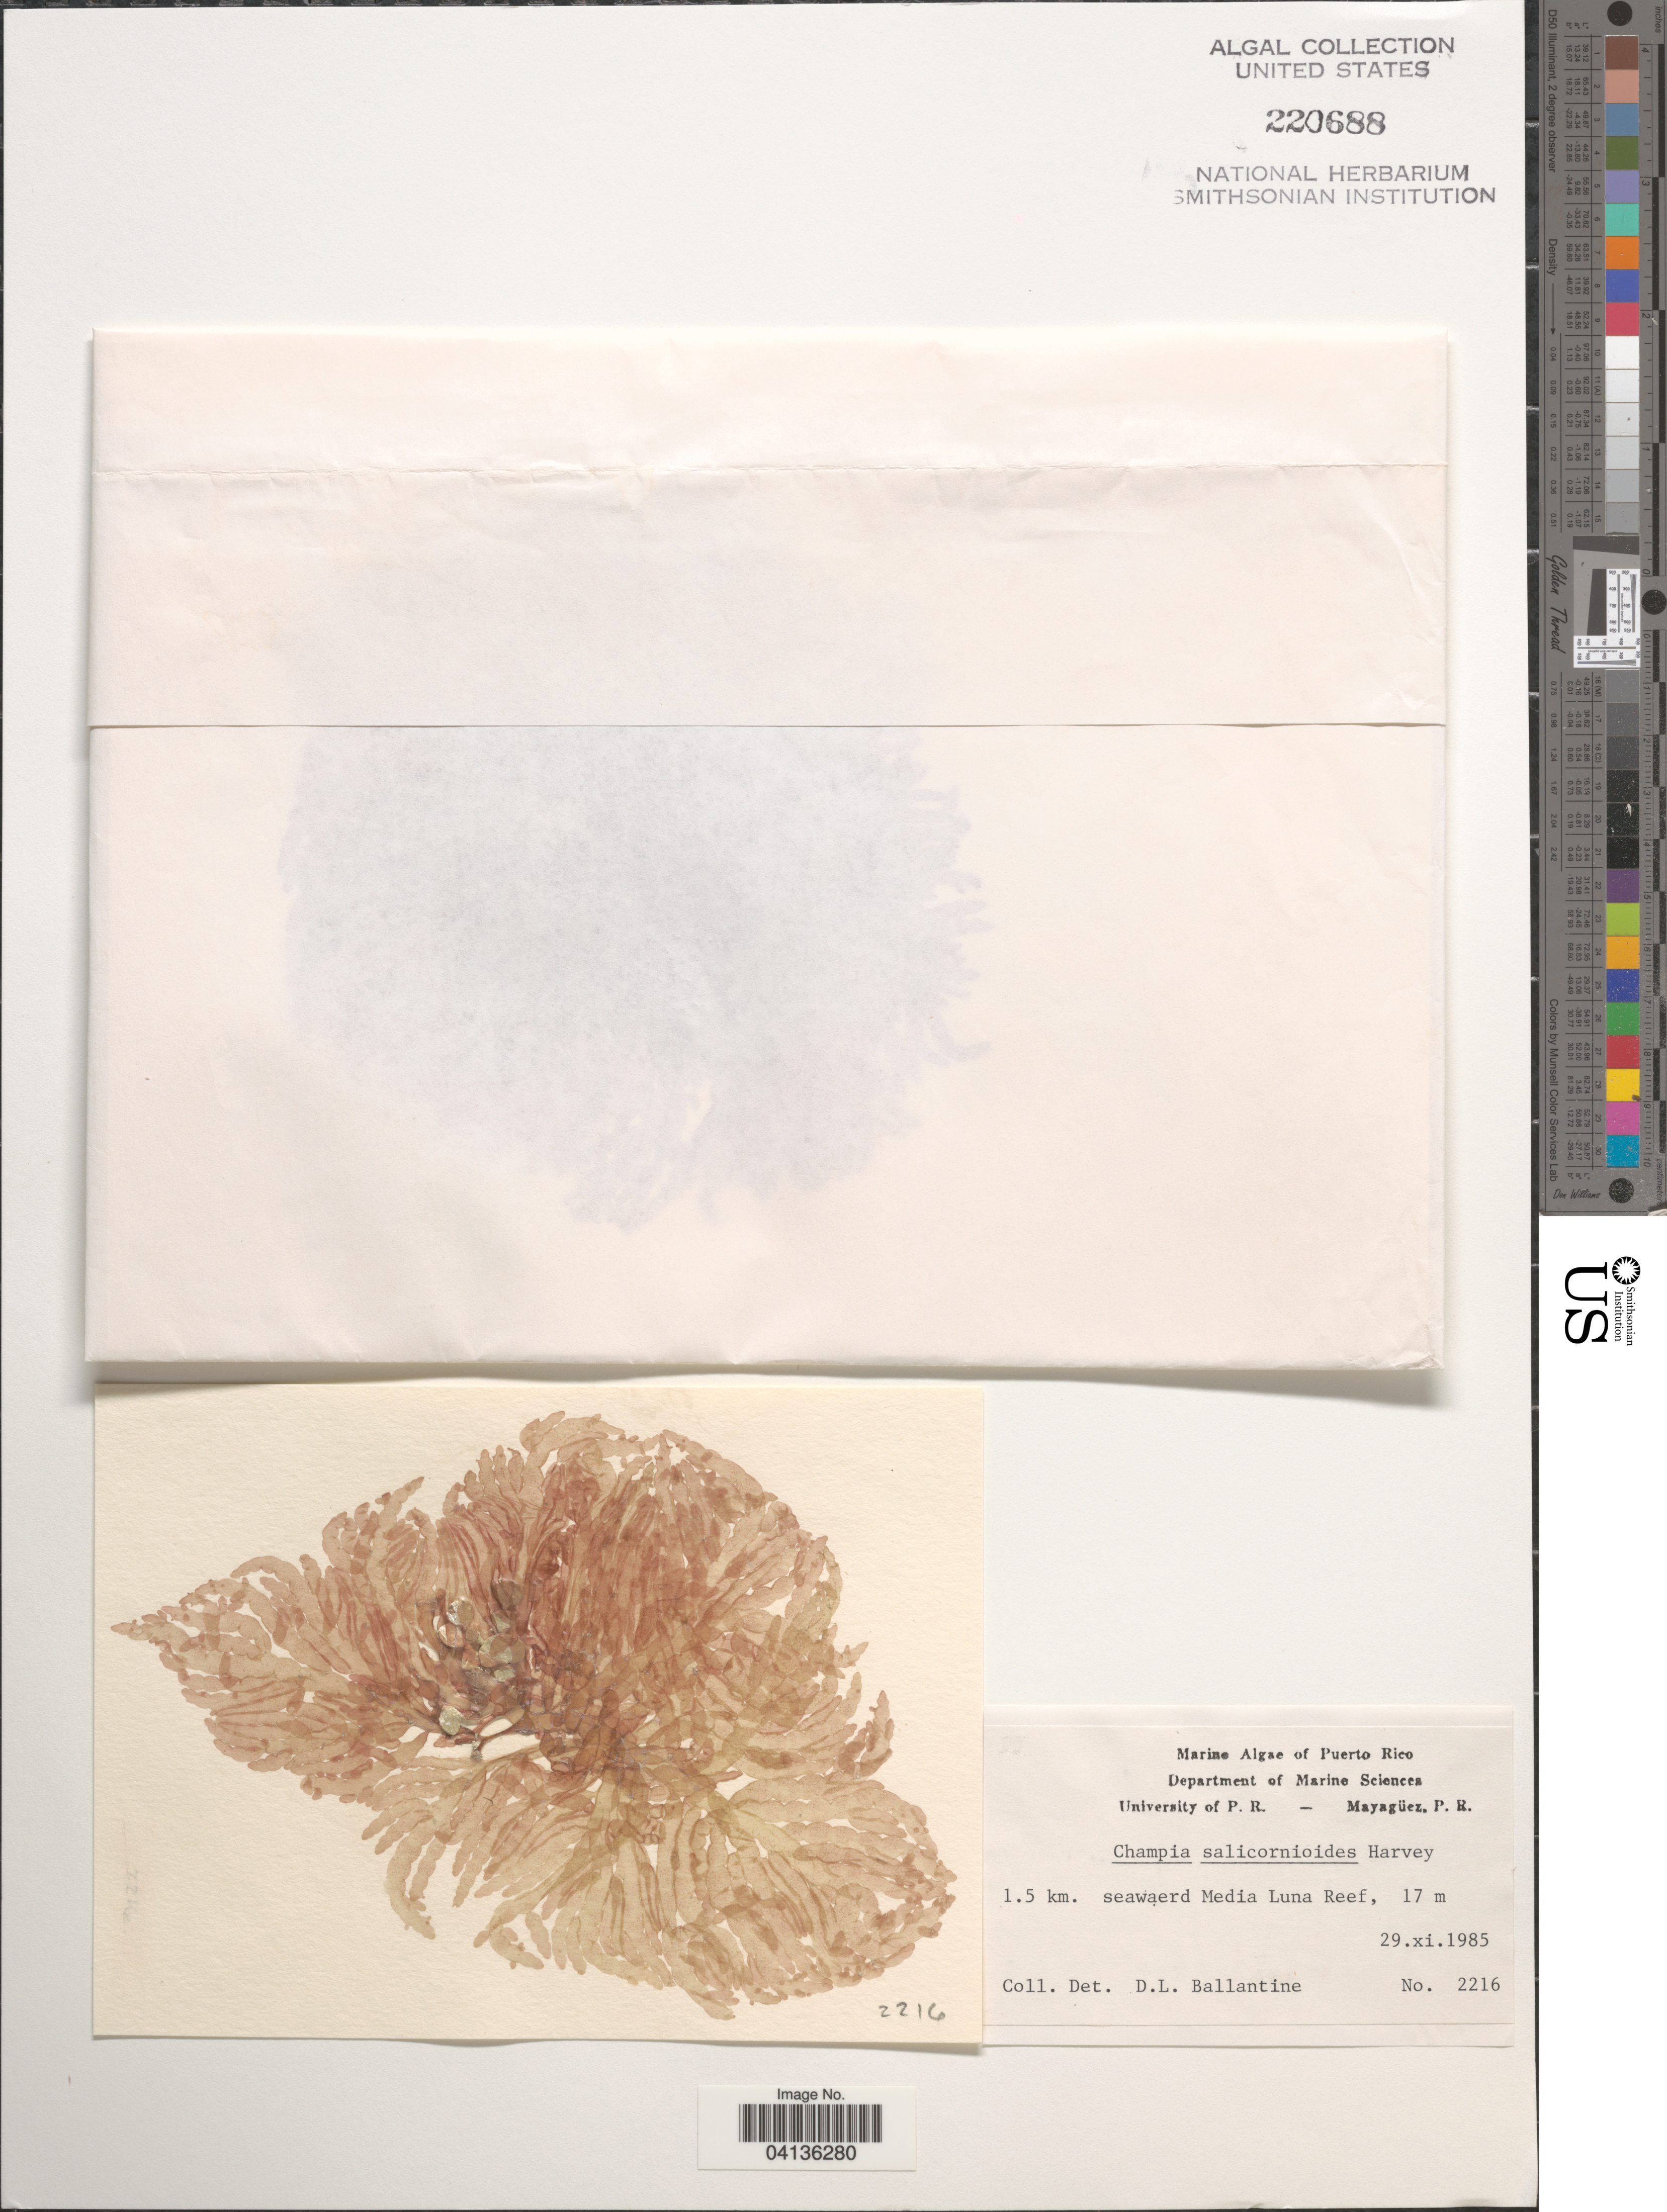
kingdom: Plantae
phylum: Rhodophyta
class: Florideophyceae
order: Rhodymeniales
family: Champiaceae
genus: Champia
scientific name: Champia salicornioides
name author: Harv.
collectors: D.L. Ballantine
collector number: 2216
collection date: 1985-11-29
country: Puerto Rico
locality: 1.5 km. seawaerd Media Luna Reef.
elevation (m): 17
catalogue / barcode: US 220688